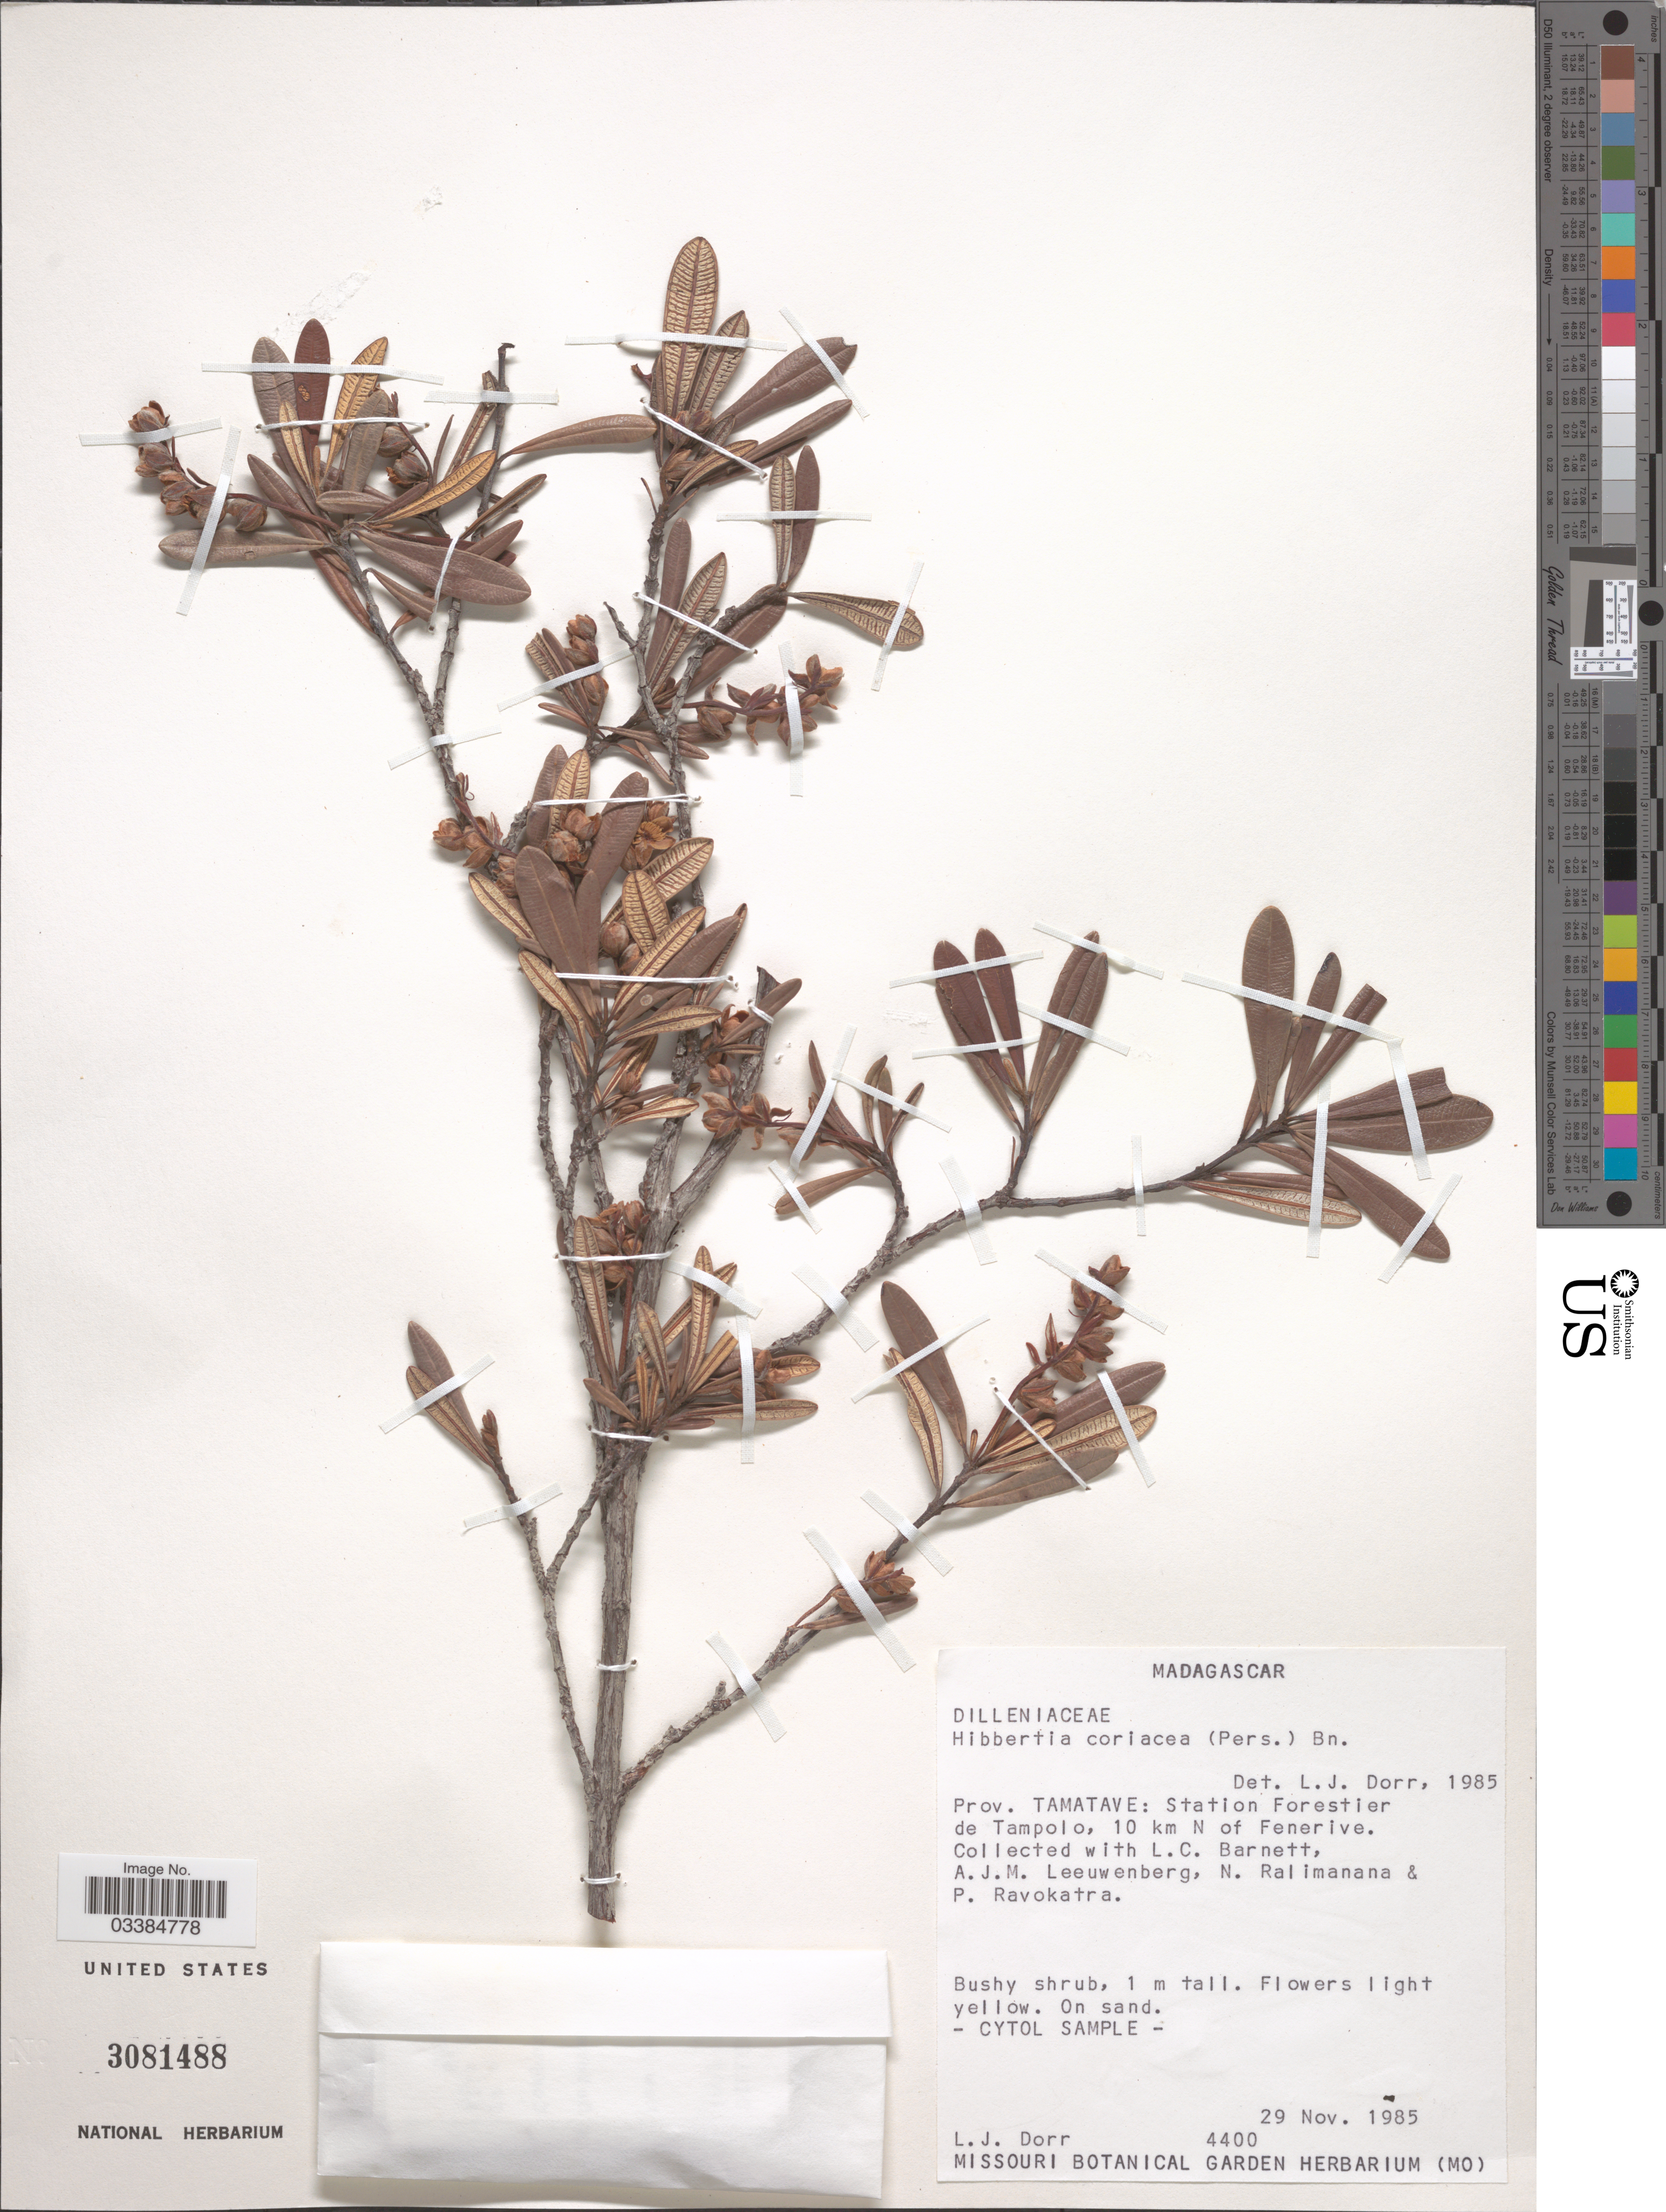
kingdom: Plantae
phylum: Tracheophyta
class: Magnoliopsida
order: Dilleniales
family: Dilleniaceae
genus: Hibbertia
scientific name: Hibbertia coriacea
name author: Baill.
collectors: L. J. Dorr, L. C. Barnett, A. J. M. Leeuwenberg, N. Ralimanana & P. Ravokatra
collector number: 4400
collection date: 1985-11-29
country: Madagascar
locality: Prov. Tamatave: Station Forestier de Tampolo, 10 km N of Fenerive.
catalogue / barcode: US 3081488